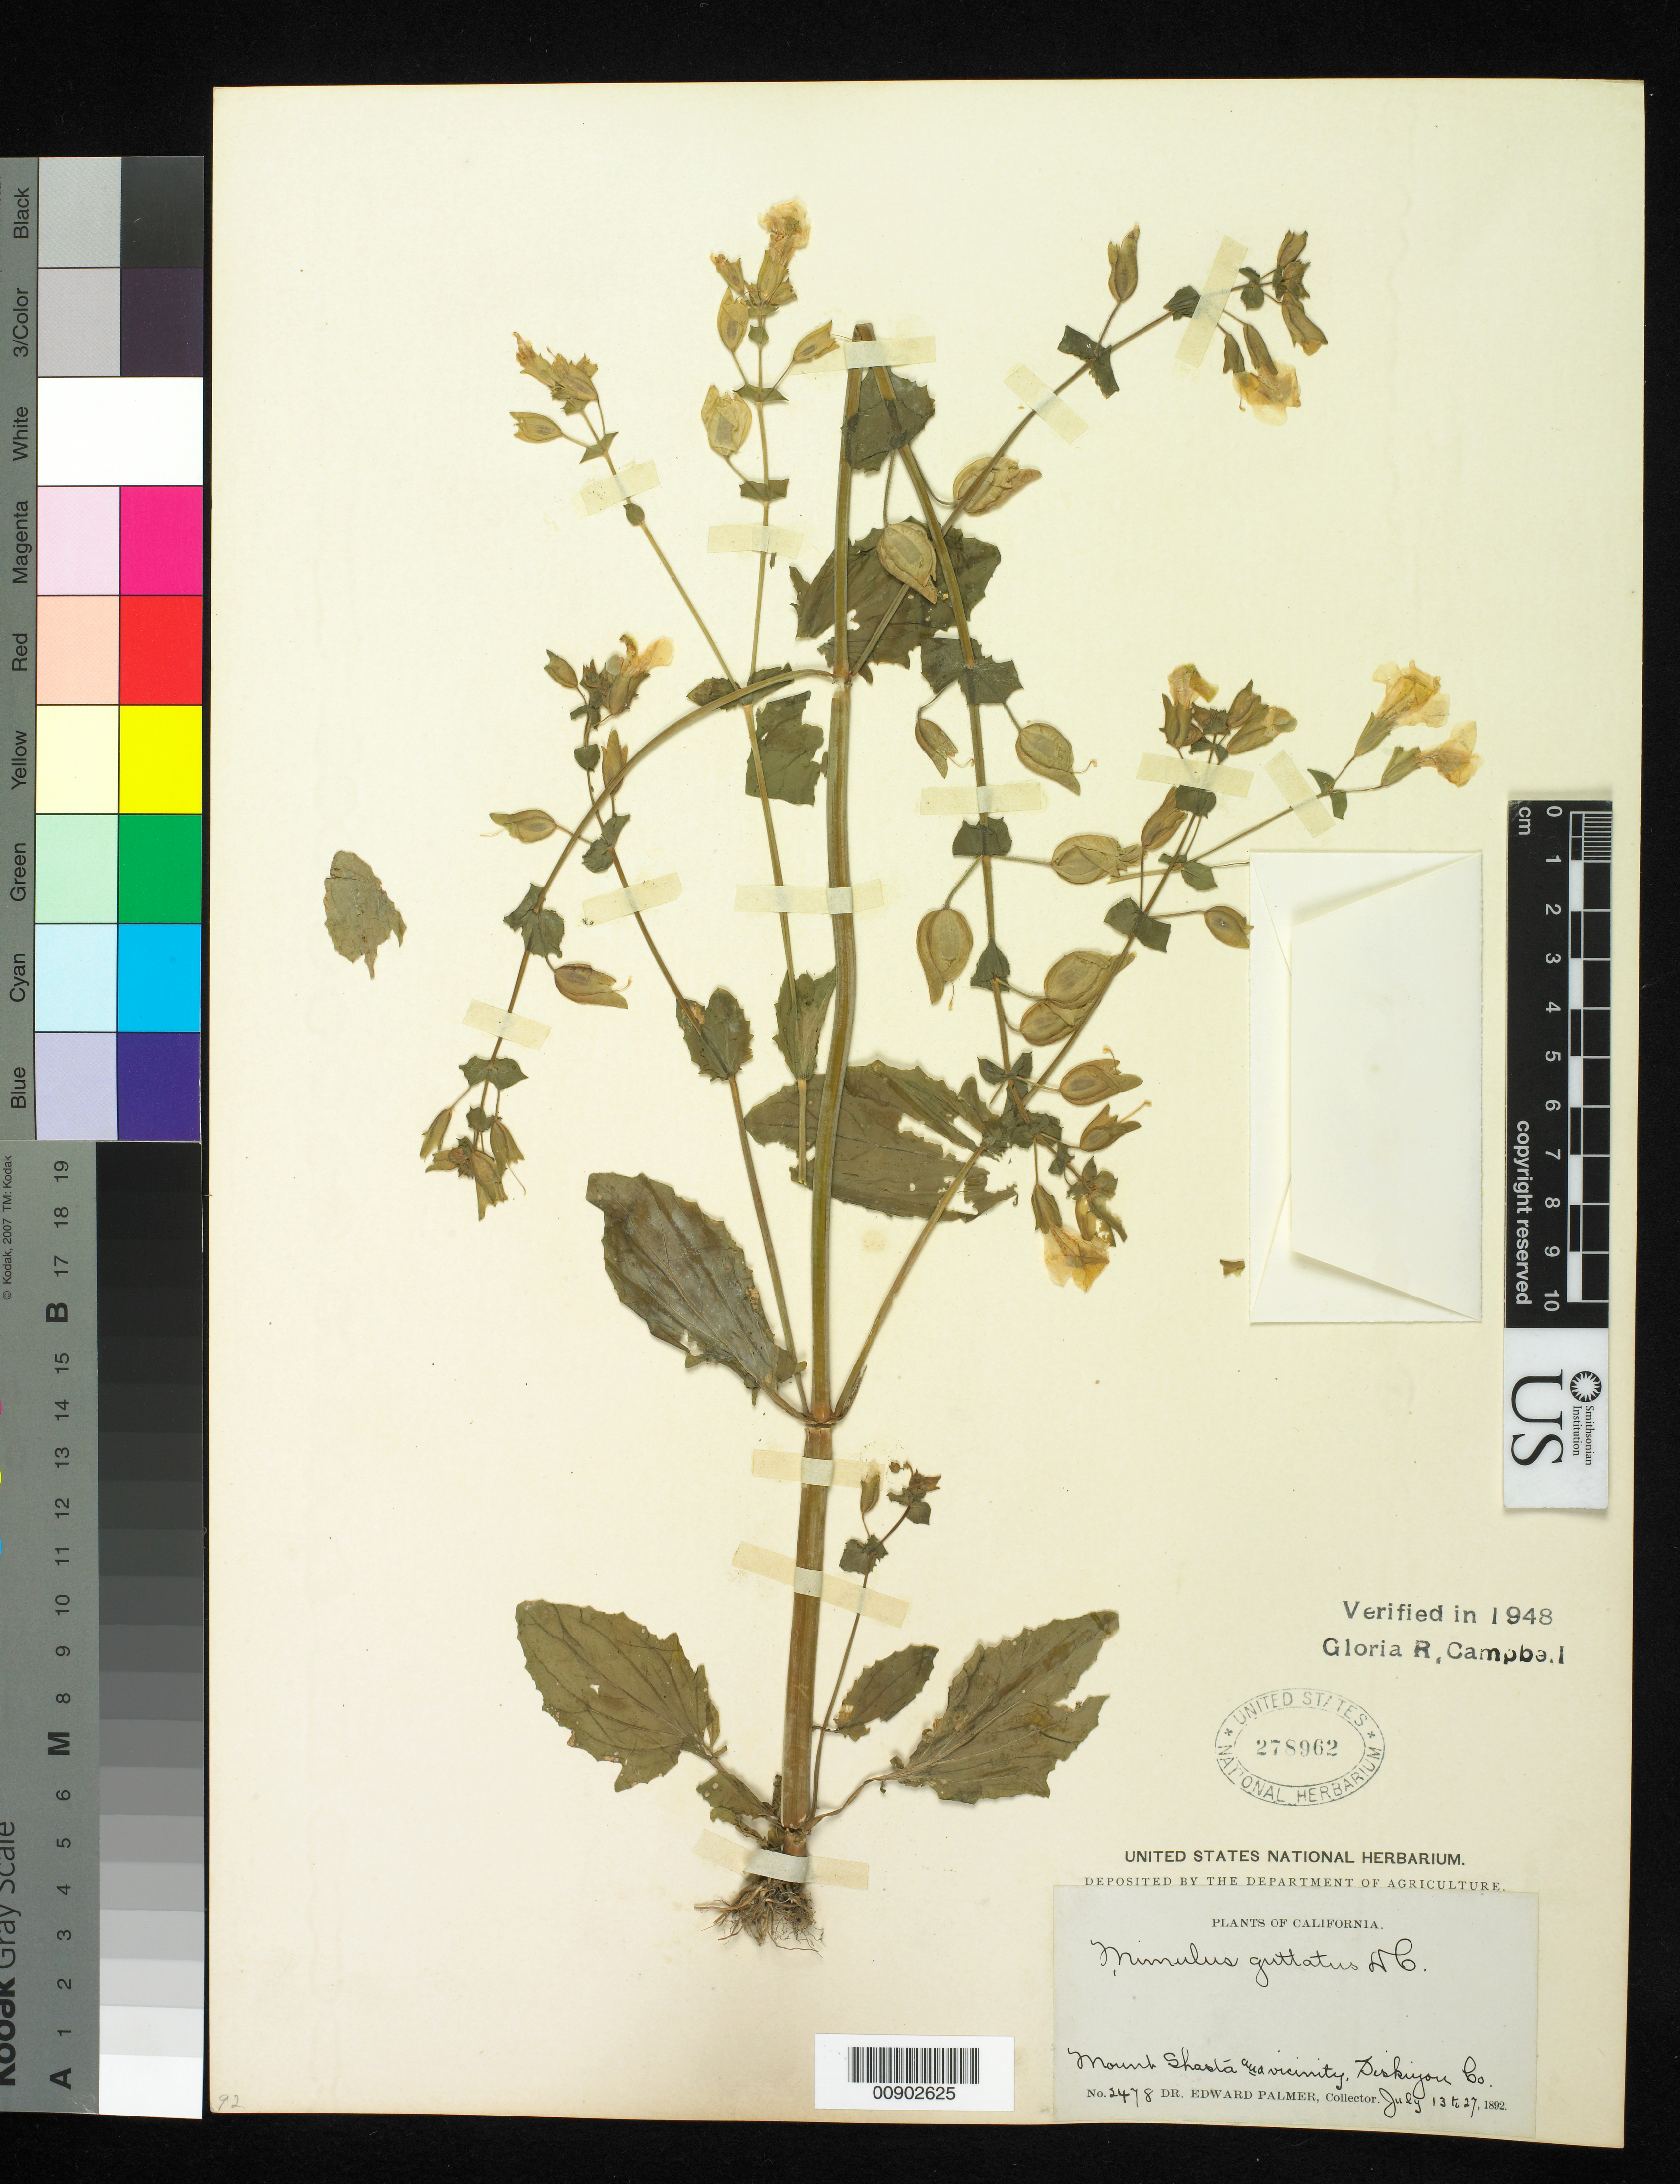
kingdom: Plantae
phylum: Tracheophyta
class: Magnoliopsida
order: Lamiales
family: Phrymaceae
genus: Mimulus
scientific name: Mimulus guttatus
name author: DC.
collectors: E. Palmer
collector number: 2478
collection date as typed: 13 Jul 1892 to 27 Jul 1892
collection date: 1892-07-13/1892-07-27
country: United States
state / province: California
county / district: Siskiyou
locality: Mount Shasta and vicinity, Siskiyou County, California.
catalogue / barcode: US 278962